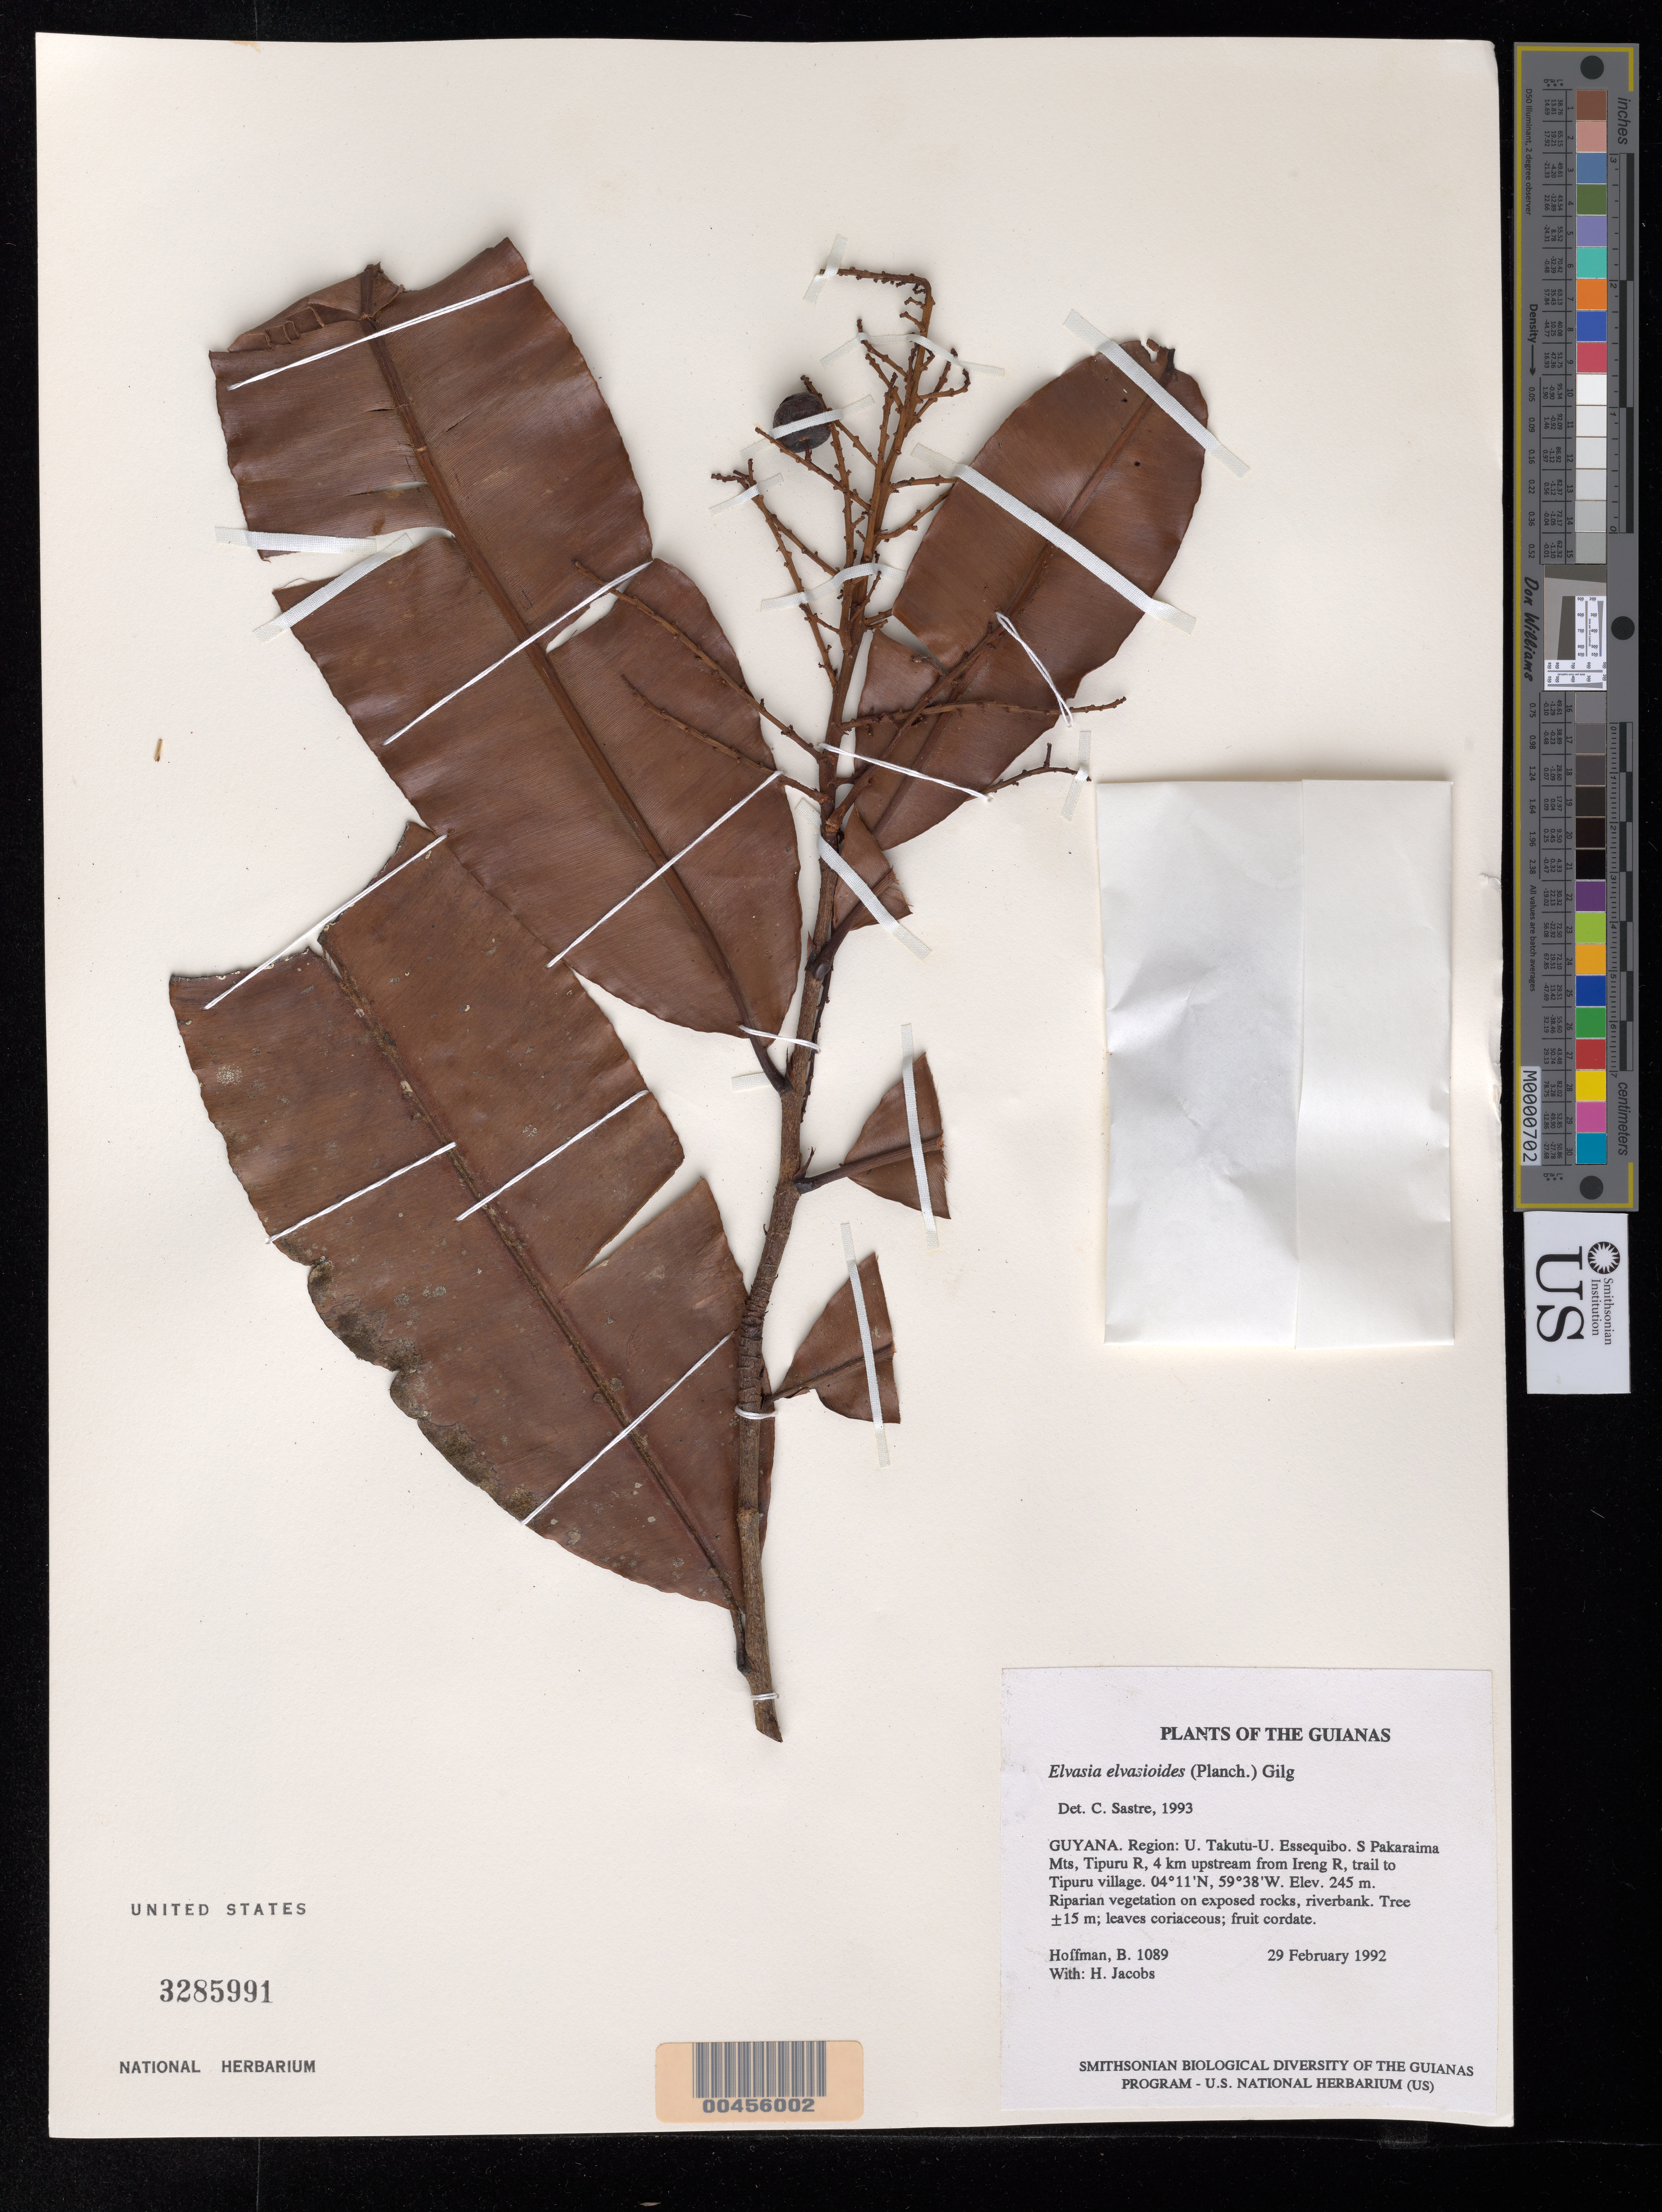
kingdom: Plantae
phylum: Tracheophyta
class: Magnoliopsida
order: Malpighiales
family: Ochnaceae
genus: Elvasia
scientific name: Elvasia elvasioides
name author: Gilg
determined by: Sastre, C. H. L.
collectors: B. Hoffman & H. Jacobs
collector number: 1089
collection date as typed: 29 February 1992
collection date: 1992-02-29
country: Guyana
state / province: U. Takutu-U. Essequibo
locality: S Pakaraima Mts, Tipuru River, 4 km upstream from Ireng R., trail to Tipuru Village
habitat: Riparian vegetation on exposed rocks, riverbank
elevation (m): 245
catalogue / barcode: US 3285991